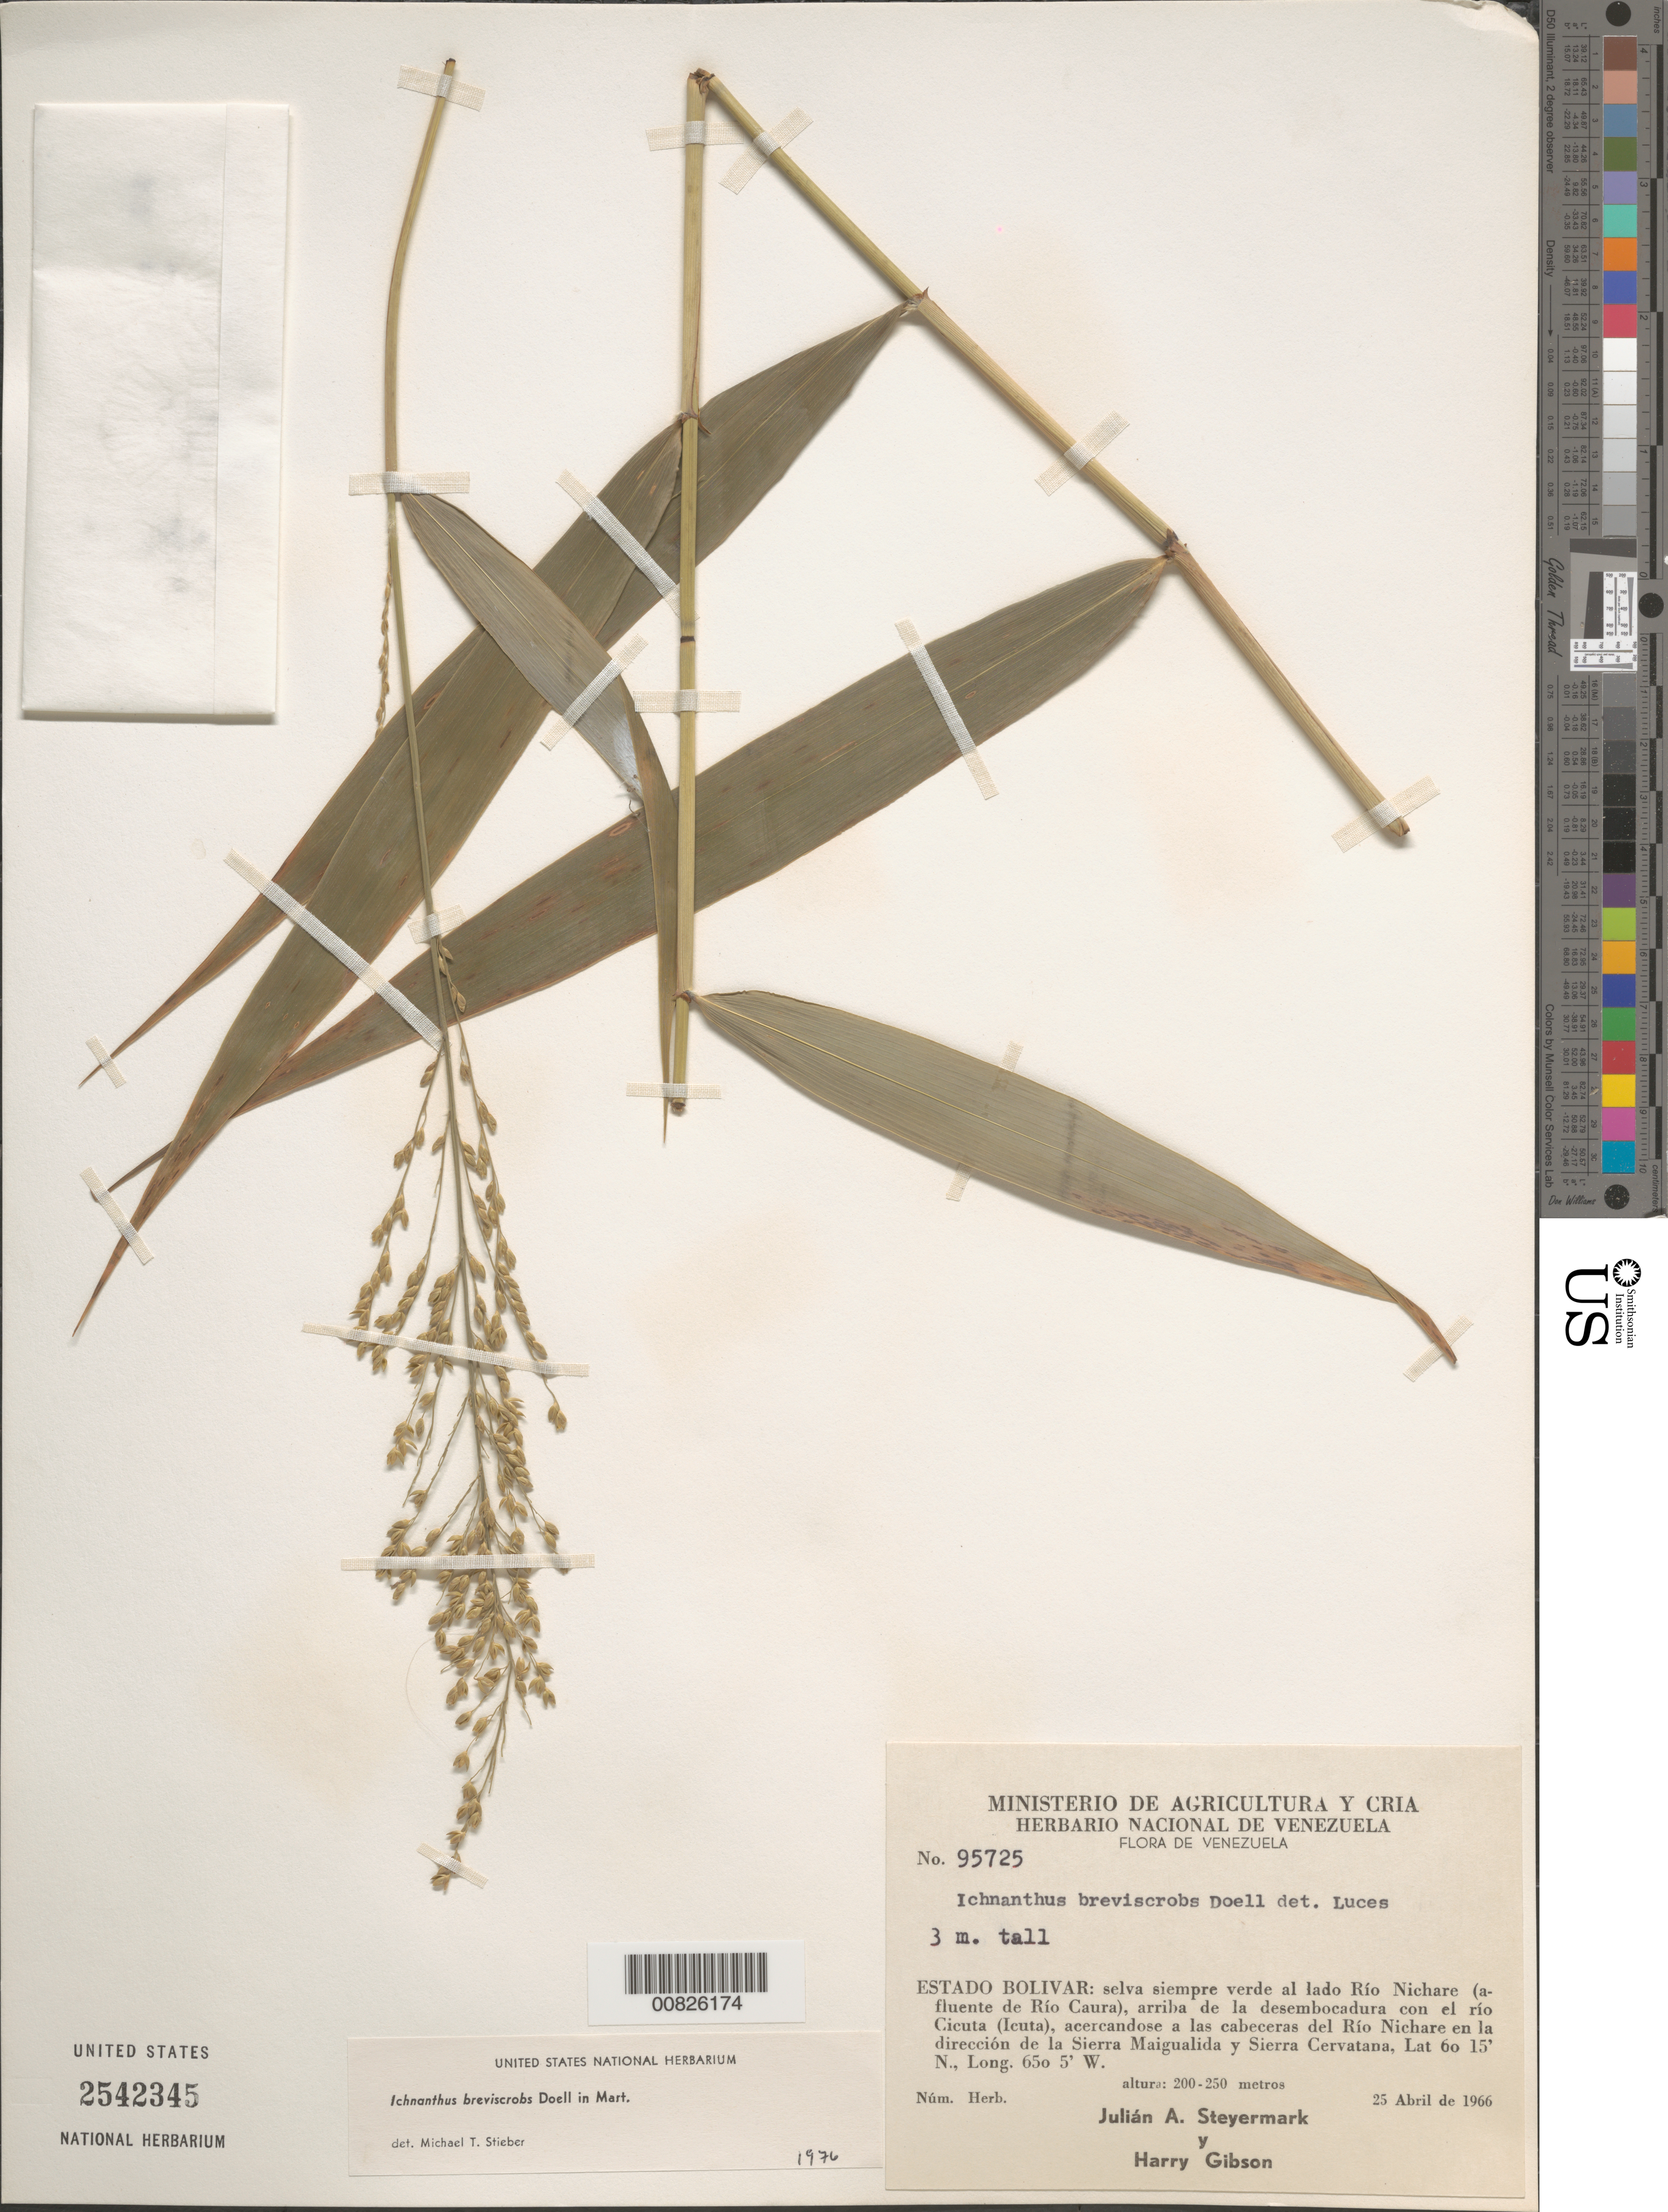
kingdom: Plantae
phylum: Tracheophyta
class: Liliopsida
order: Poales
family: Poaceae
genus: Ichnanthus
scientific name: Ichnanthus breviscrobs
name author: Döll in Mart.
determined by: Stieber, M. T.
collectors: J. Steyermark & H. Gibson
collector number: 95725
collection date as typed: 25-Apr-66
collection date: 1966-04-25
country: Venezuela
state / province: Bolívar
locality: Río Nichare, near mouth of Río Cicuta, acercandose a las cabeceras del Río Nichare en la direccion de la Sierra Maigualida y Sierra Cervatana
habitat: Evergreen forest along river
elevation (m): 200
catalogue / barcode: US 2542345